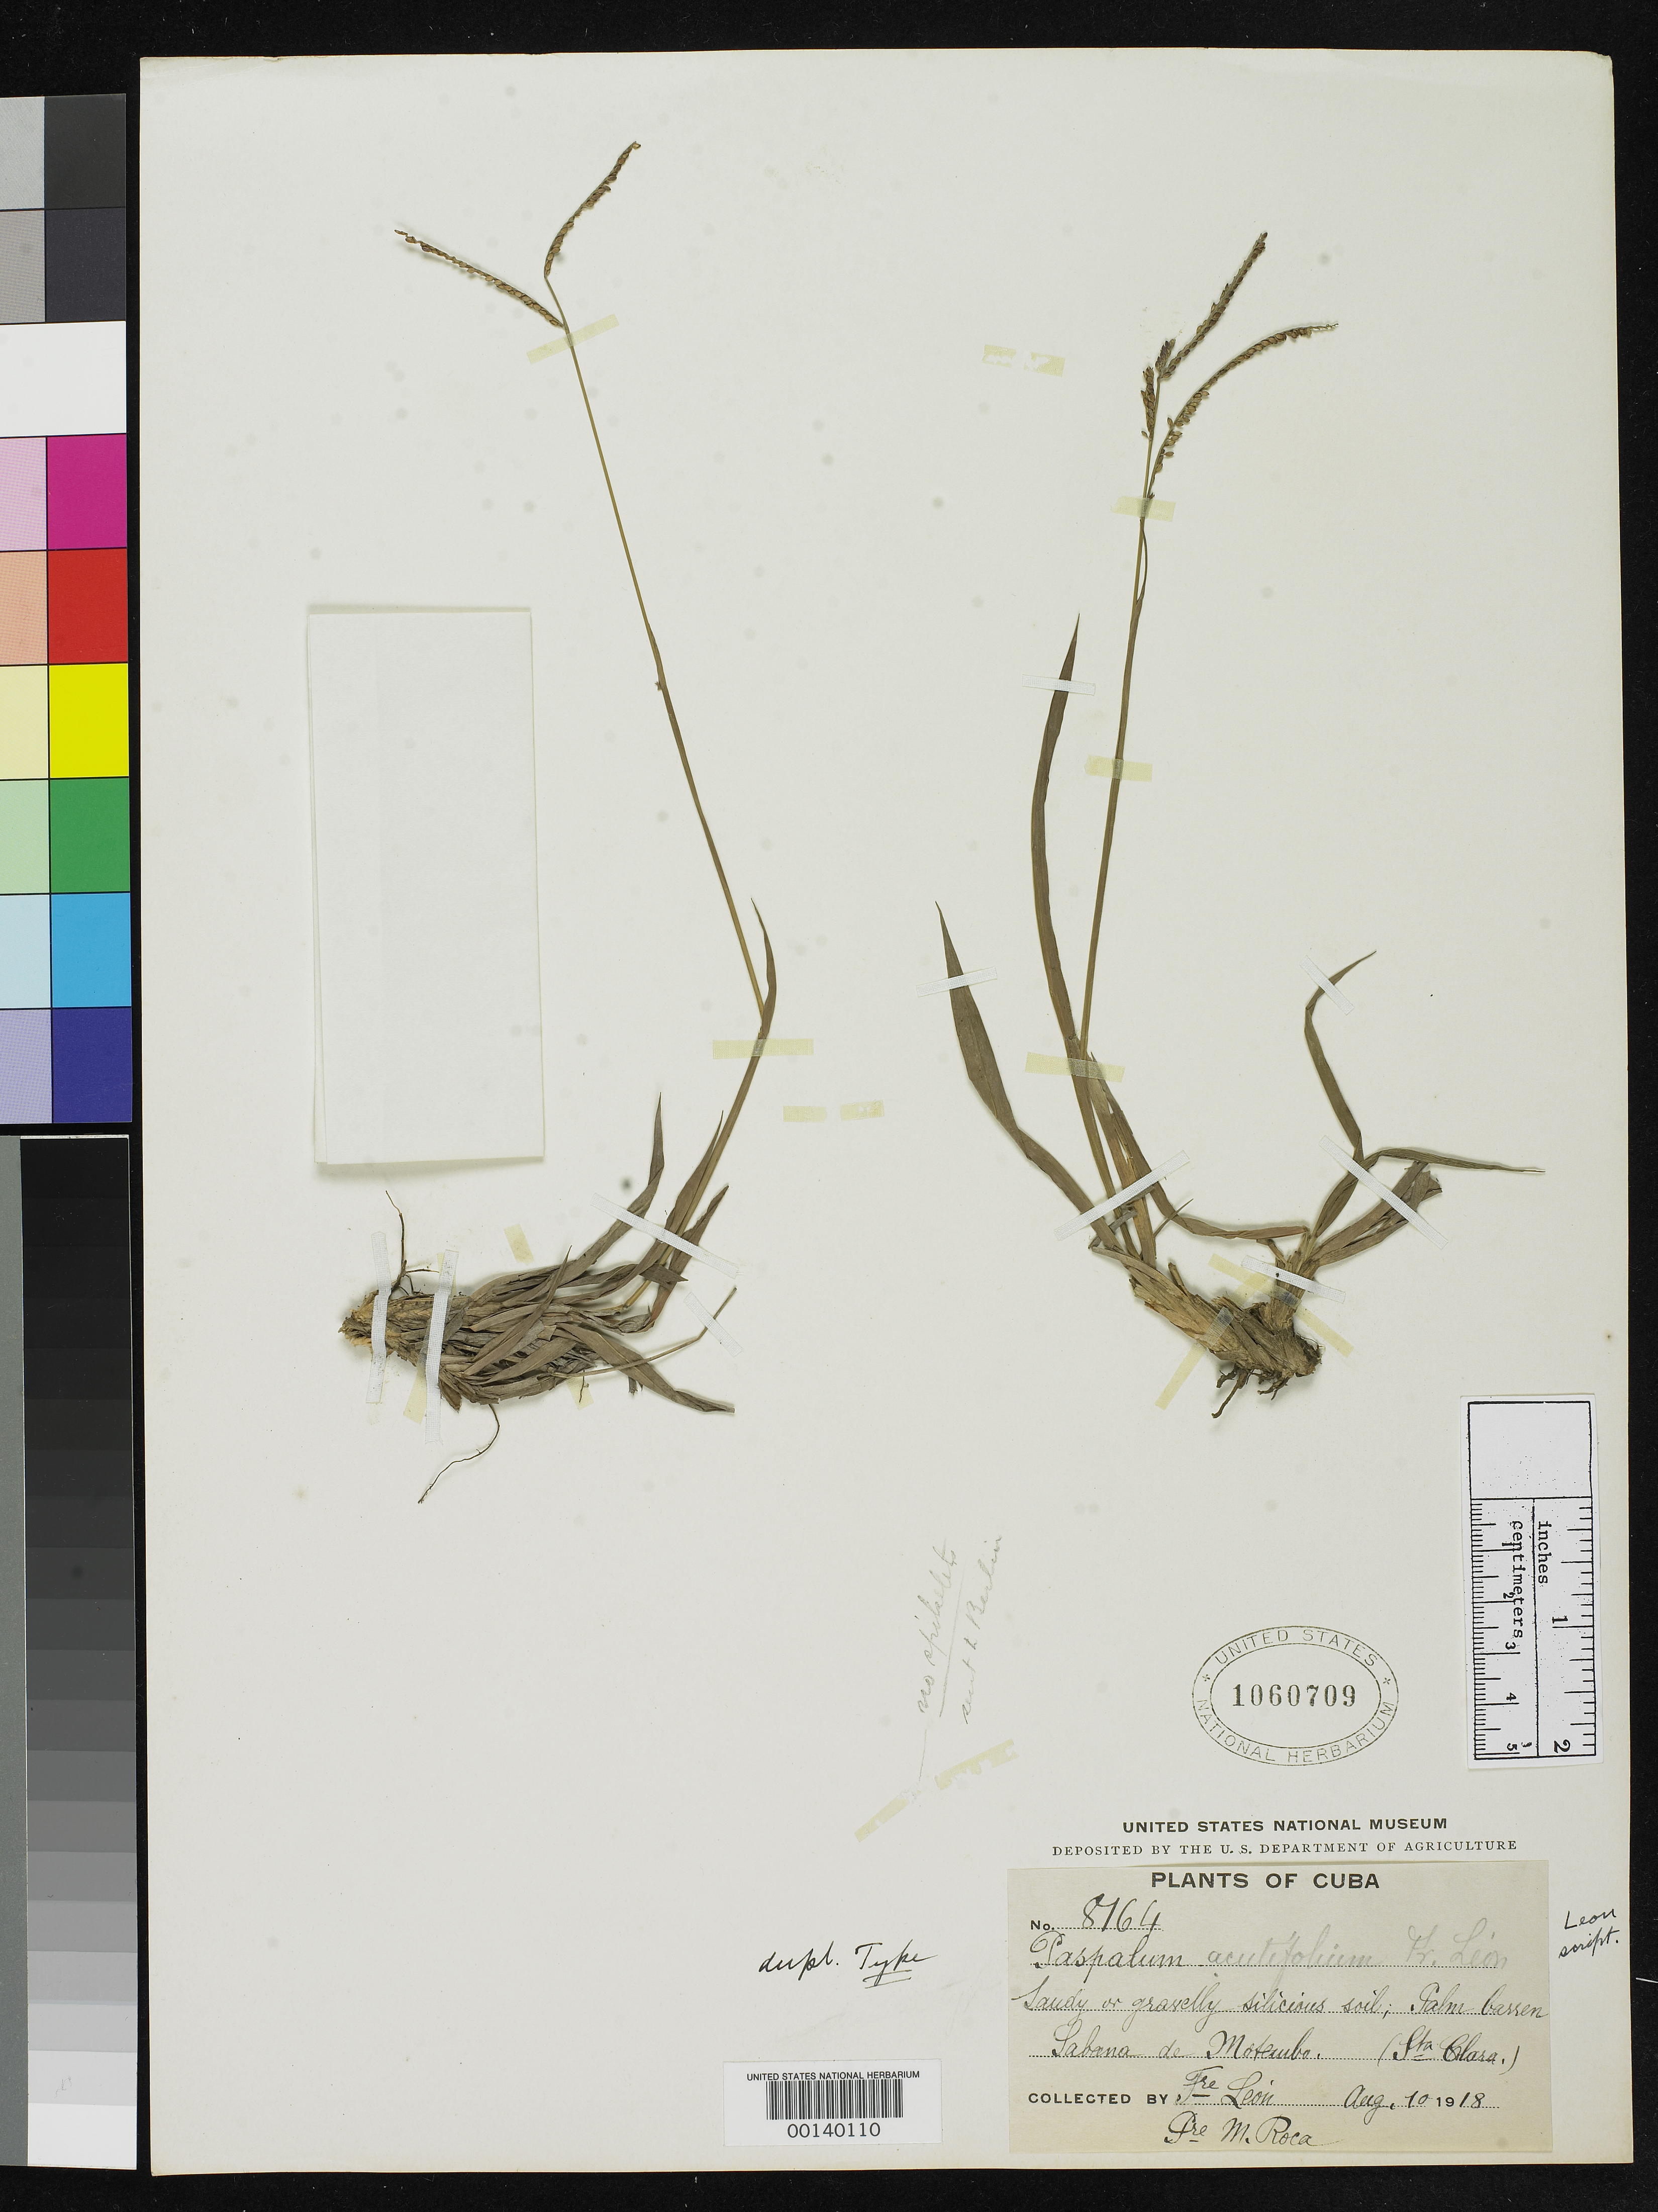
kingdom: Plantae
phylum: Tracheophyta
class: Liliopsida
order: Poales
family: Poaceae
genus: Paspalum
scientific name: Paspalum acutifolium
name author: León in Britton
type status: Isotype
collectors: Bro. León & M. Roca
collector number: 8164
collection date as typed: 10 Aug 1918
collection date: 1918-08-10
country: Cuba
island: Greater Antilles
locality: Motembo, Santa Clara.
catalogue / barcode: US 1060709